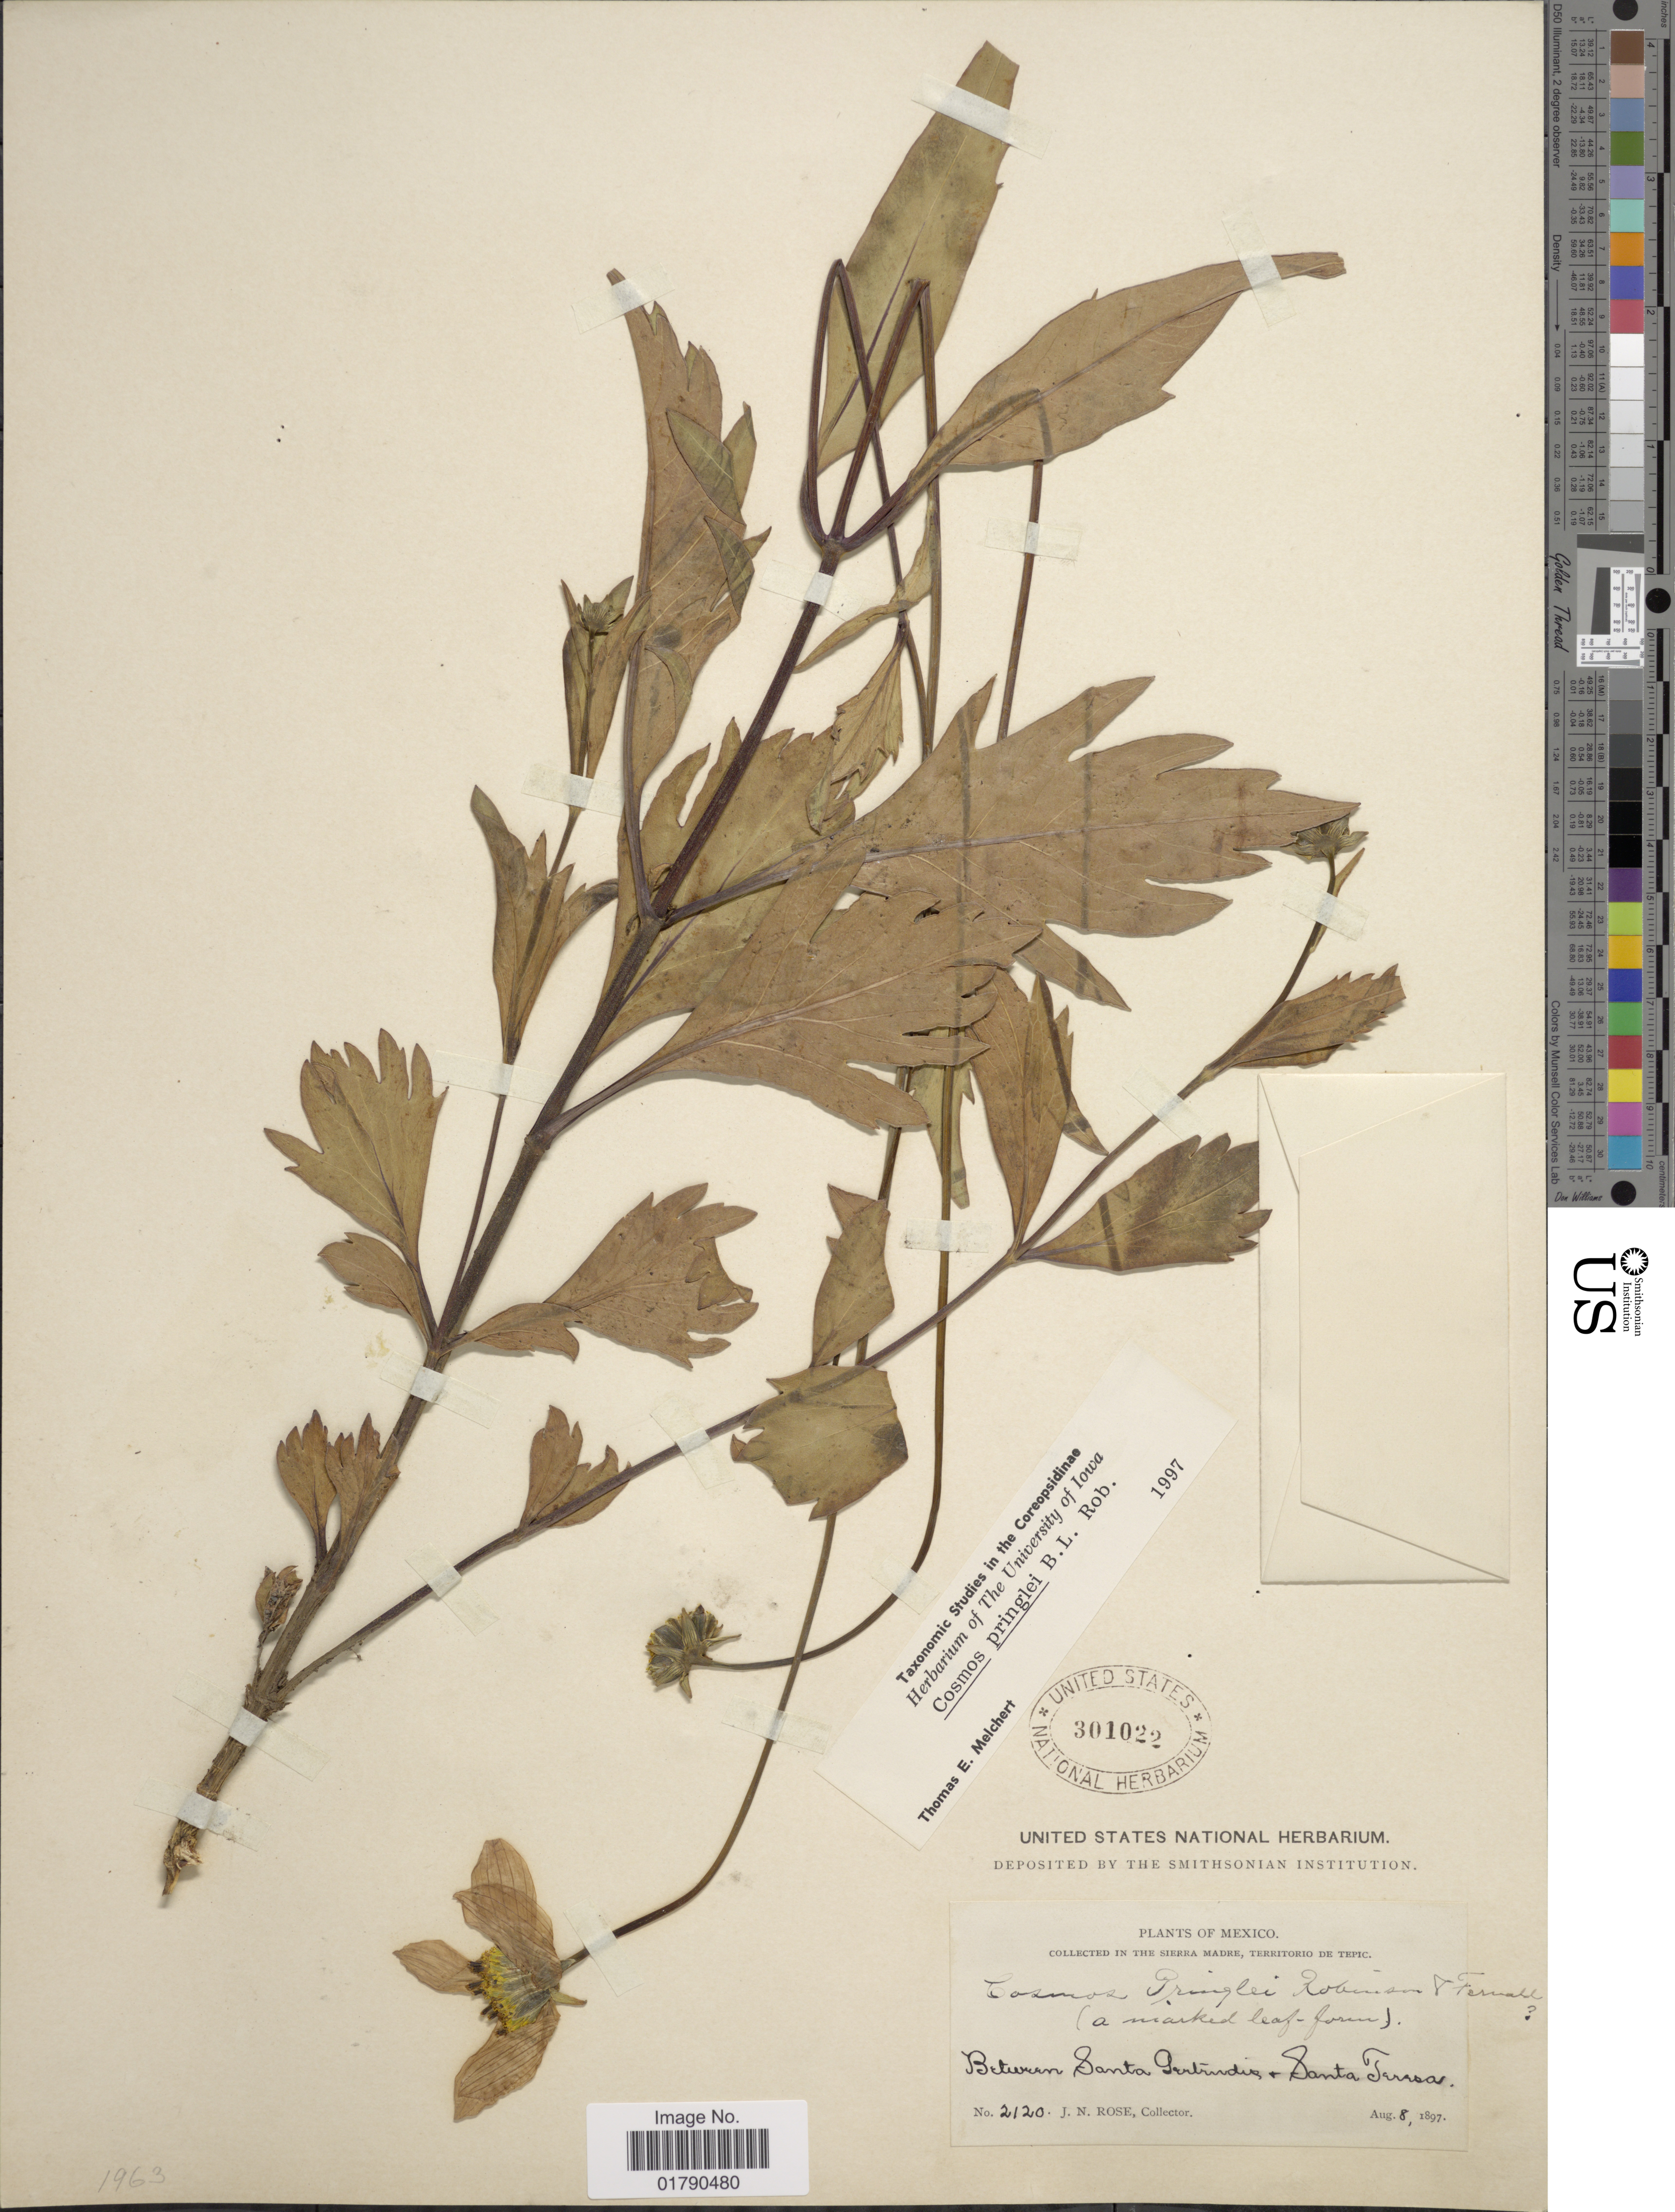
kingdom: Plantae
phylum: Tracheophyta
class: Magnoliopsida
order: Asterales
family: Asteraceae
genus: Cosmos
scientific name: Cosmos pringlei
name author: B.L. Rob. & Fernald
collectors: J. N. Rose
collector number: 2120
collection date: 1897-08-08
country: Mexico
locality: Sierra Madre, Territorio de Tepic, between Santa Gertrudis + Santa Teresa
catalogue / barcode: US 301022